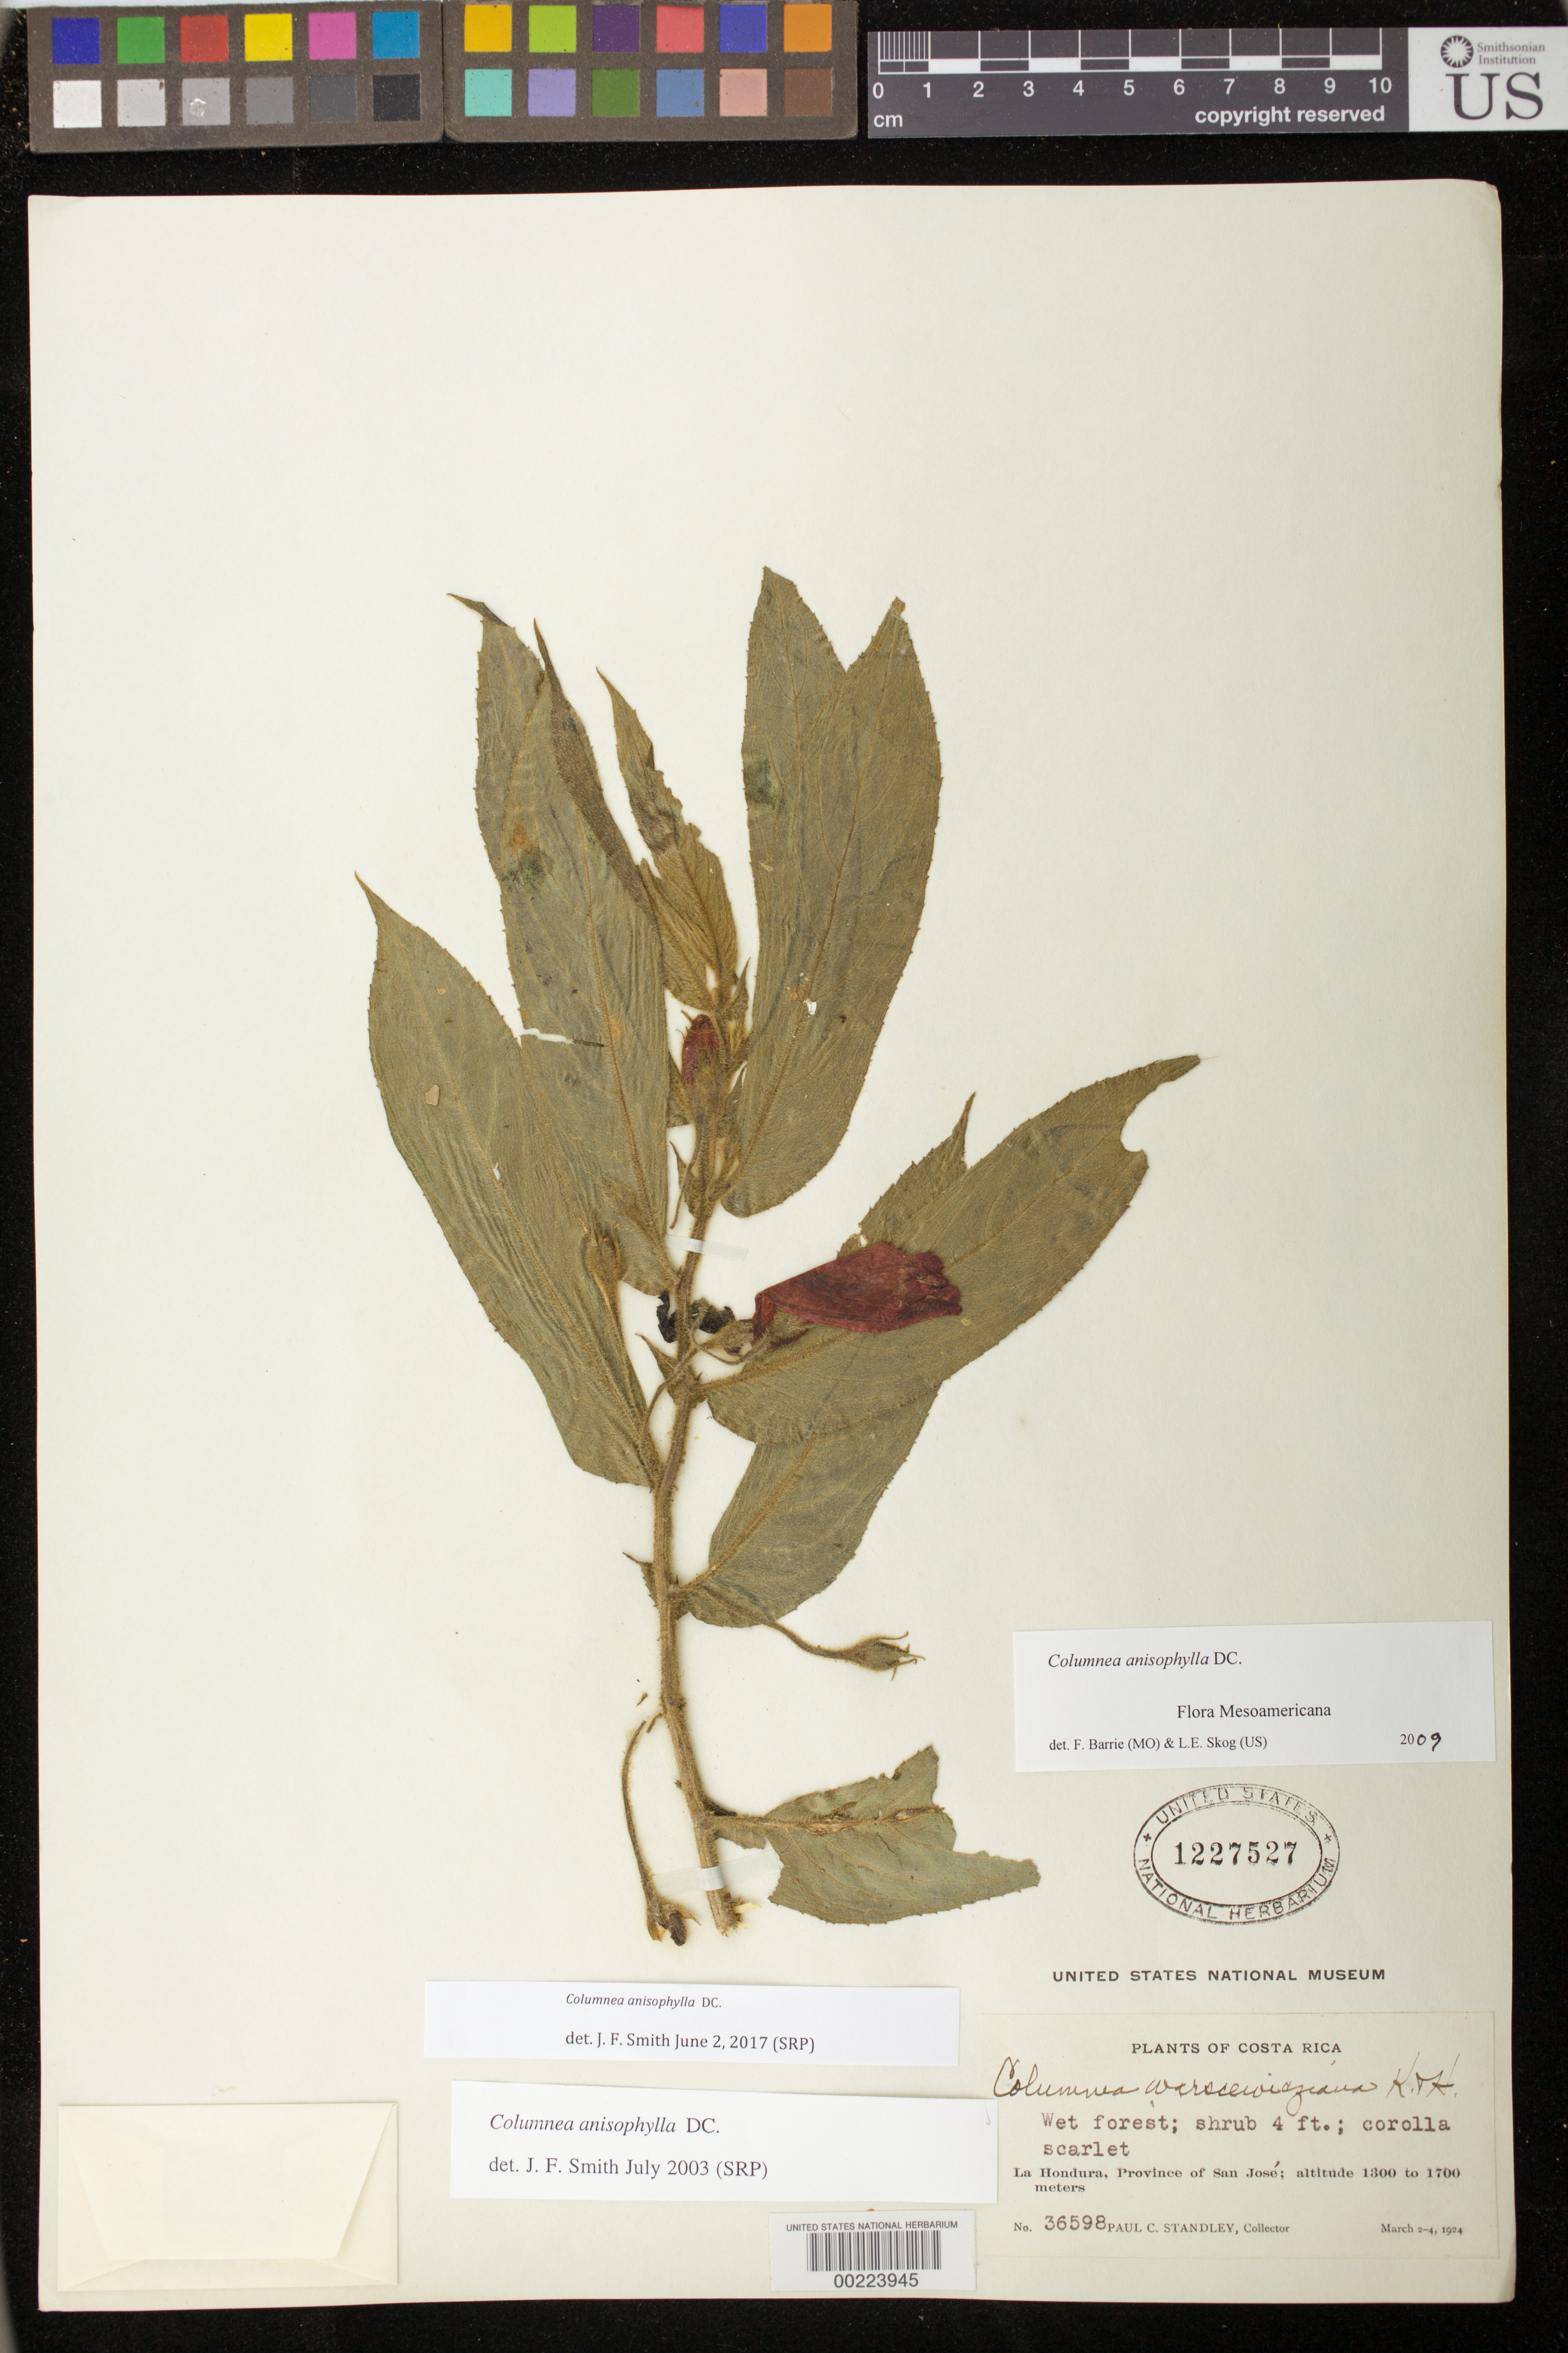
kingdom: Plantae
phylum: Tracheophyta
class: Magnoliopsida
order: Lamiales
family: Gesneriaceae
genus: Columnea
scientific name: Columnea anisophylla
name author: DC.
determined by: Smith, J. F.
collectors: P. C. Standley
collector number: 36598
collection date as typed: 2-4 Mar 1924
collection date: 1924-03-02/1924-03-04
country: Costa Rica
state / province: San José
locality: La Hondura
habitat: Wet forest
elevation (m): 1300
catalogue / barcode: US 1227527